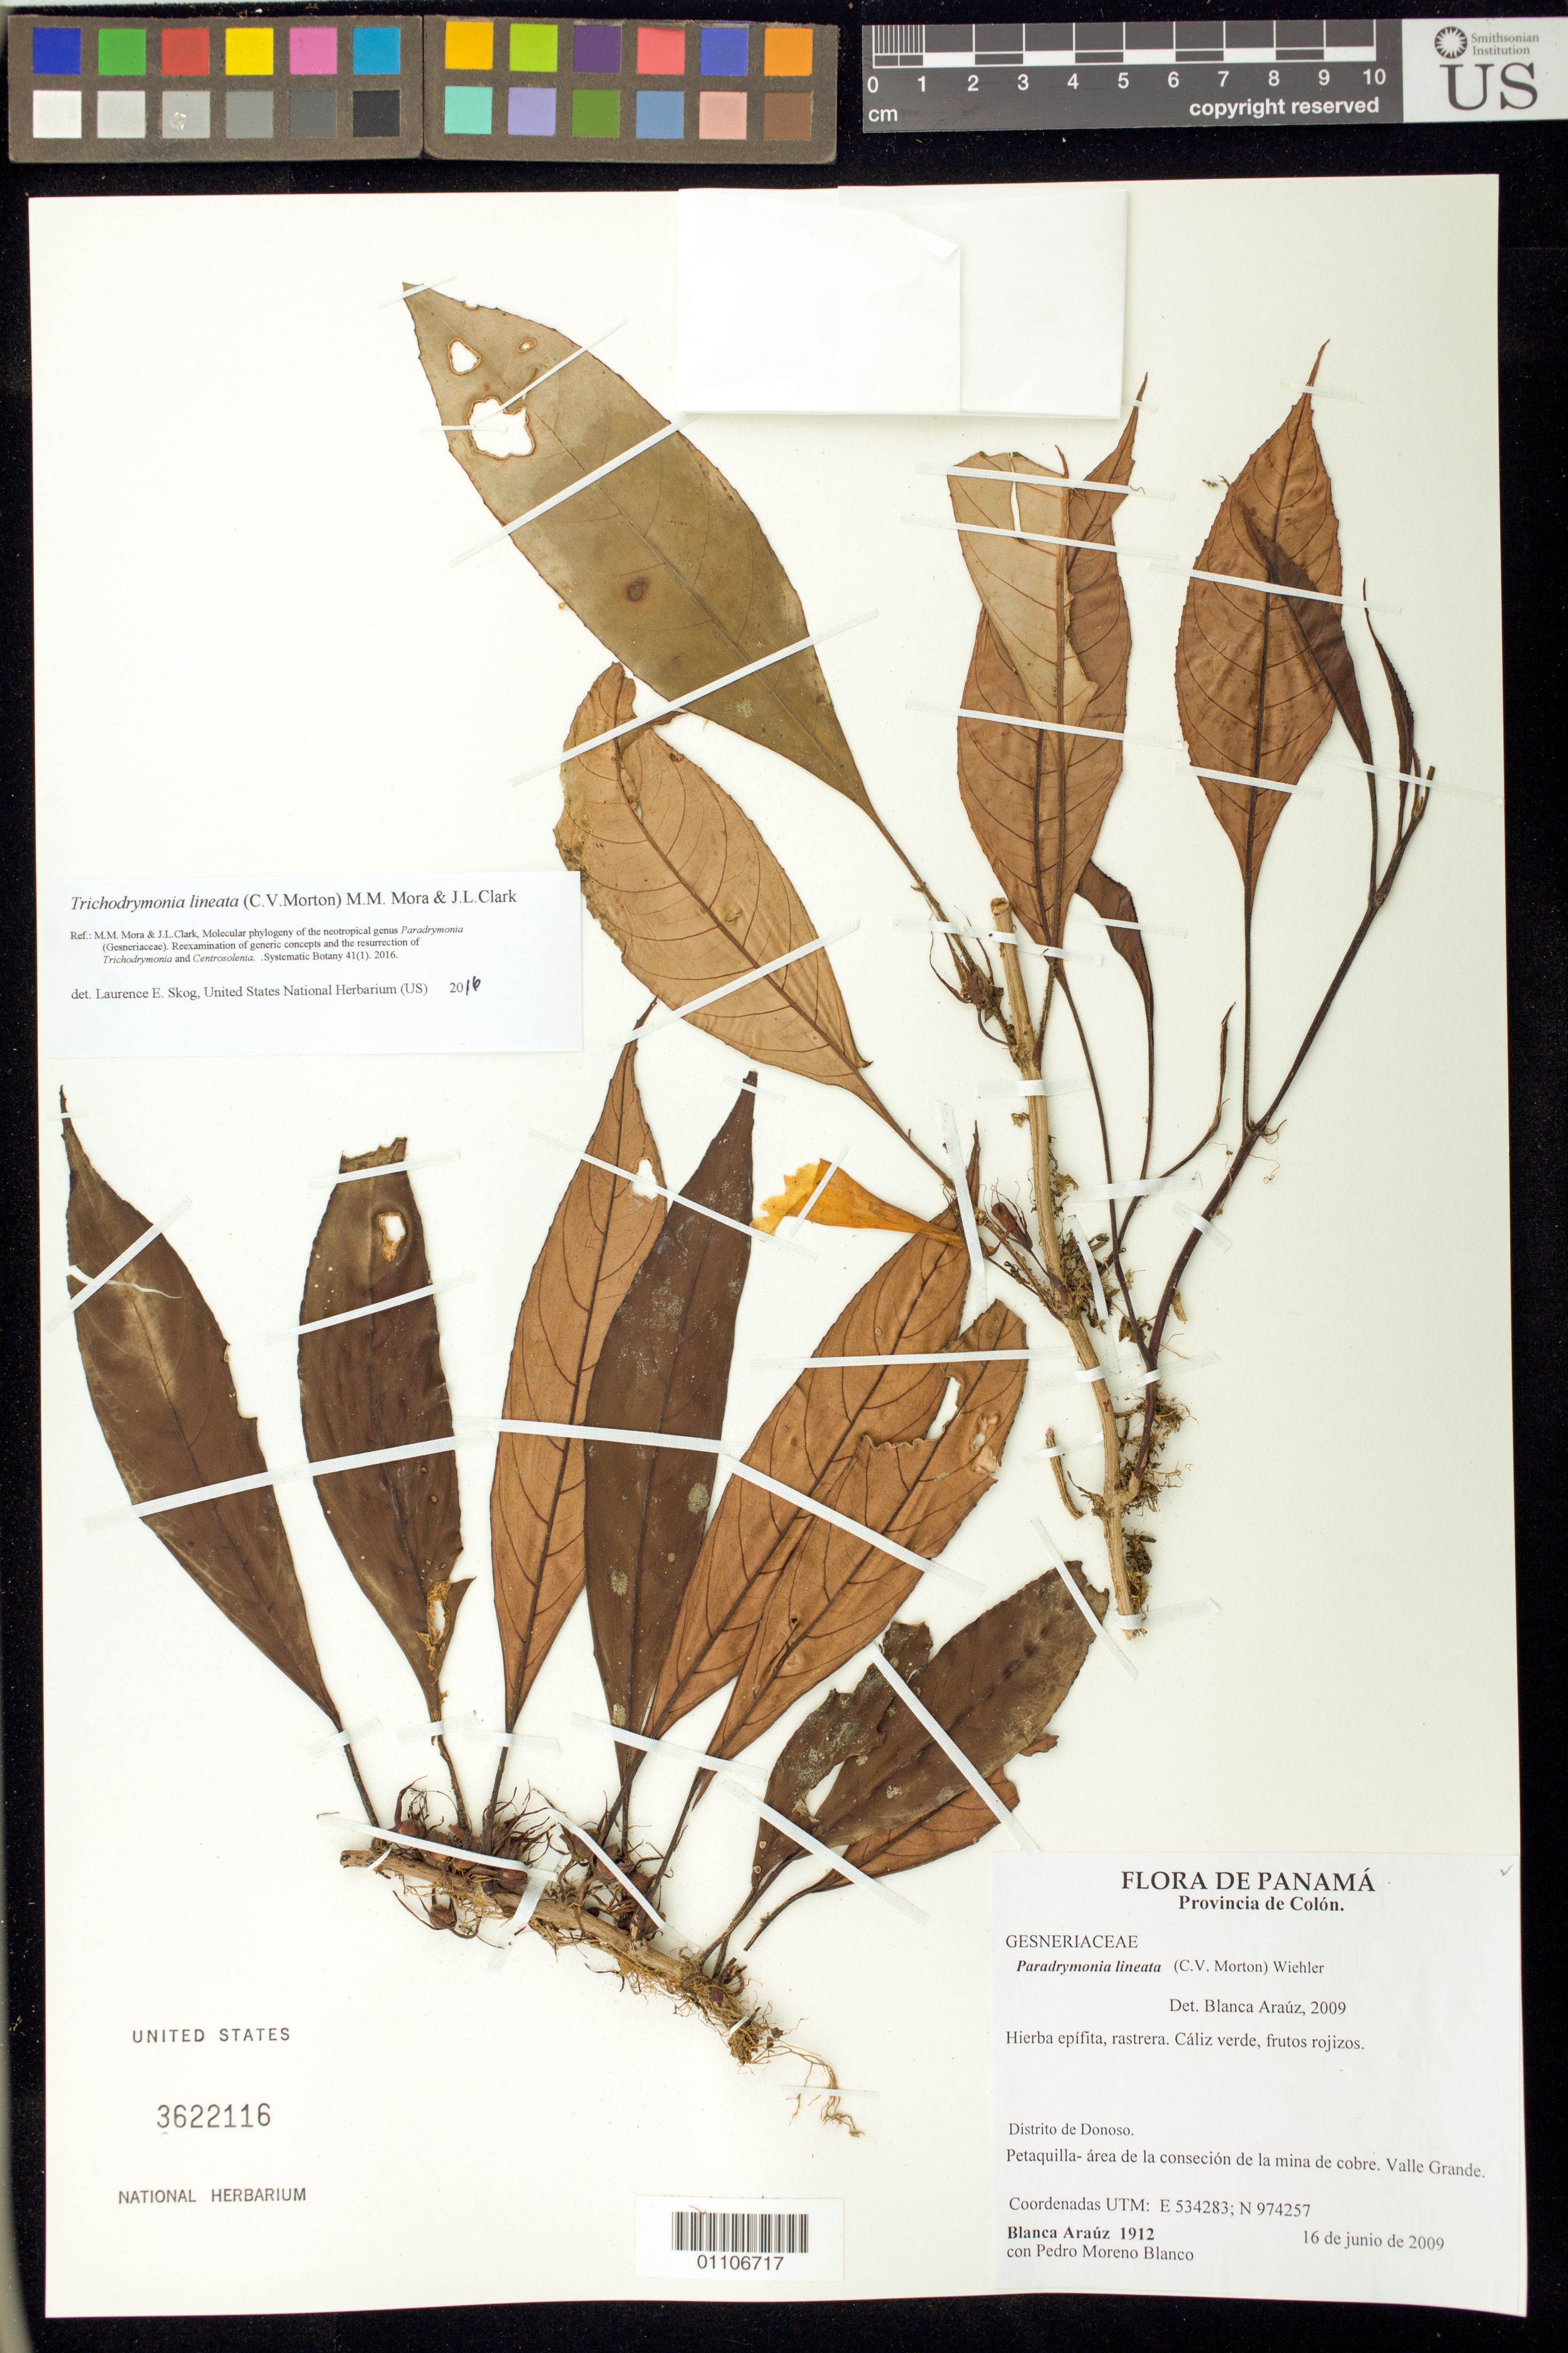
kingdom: Plantae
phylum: Tracheophyta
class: Magnoliopsida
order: Lamiales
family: Gesneriaceae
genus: Trichodrymonia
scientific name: Trichodrymonia lineata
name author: (C.V. Morton) M.M. Mora & J.L. Clark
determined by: Skog, Laurence E.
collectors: B. Araúz & P. Blanco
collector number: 1912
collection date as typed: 16 Jun 2009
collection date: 2009-06-16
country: Panama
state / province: Colón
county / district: Donoso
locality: Distrito de Donoso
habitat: Petaquilla-area de la consecion de la mina de cobre. Valle Grande.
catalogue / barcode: US 3622116